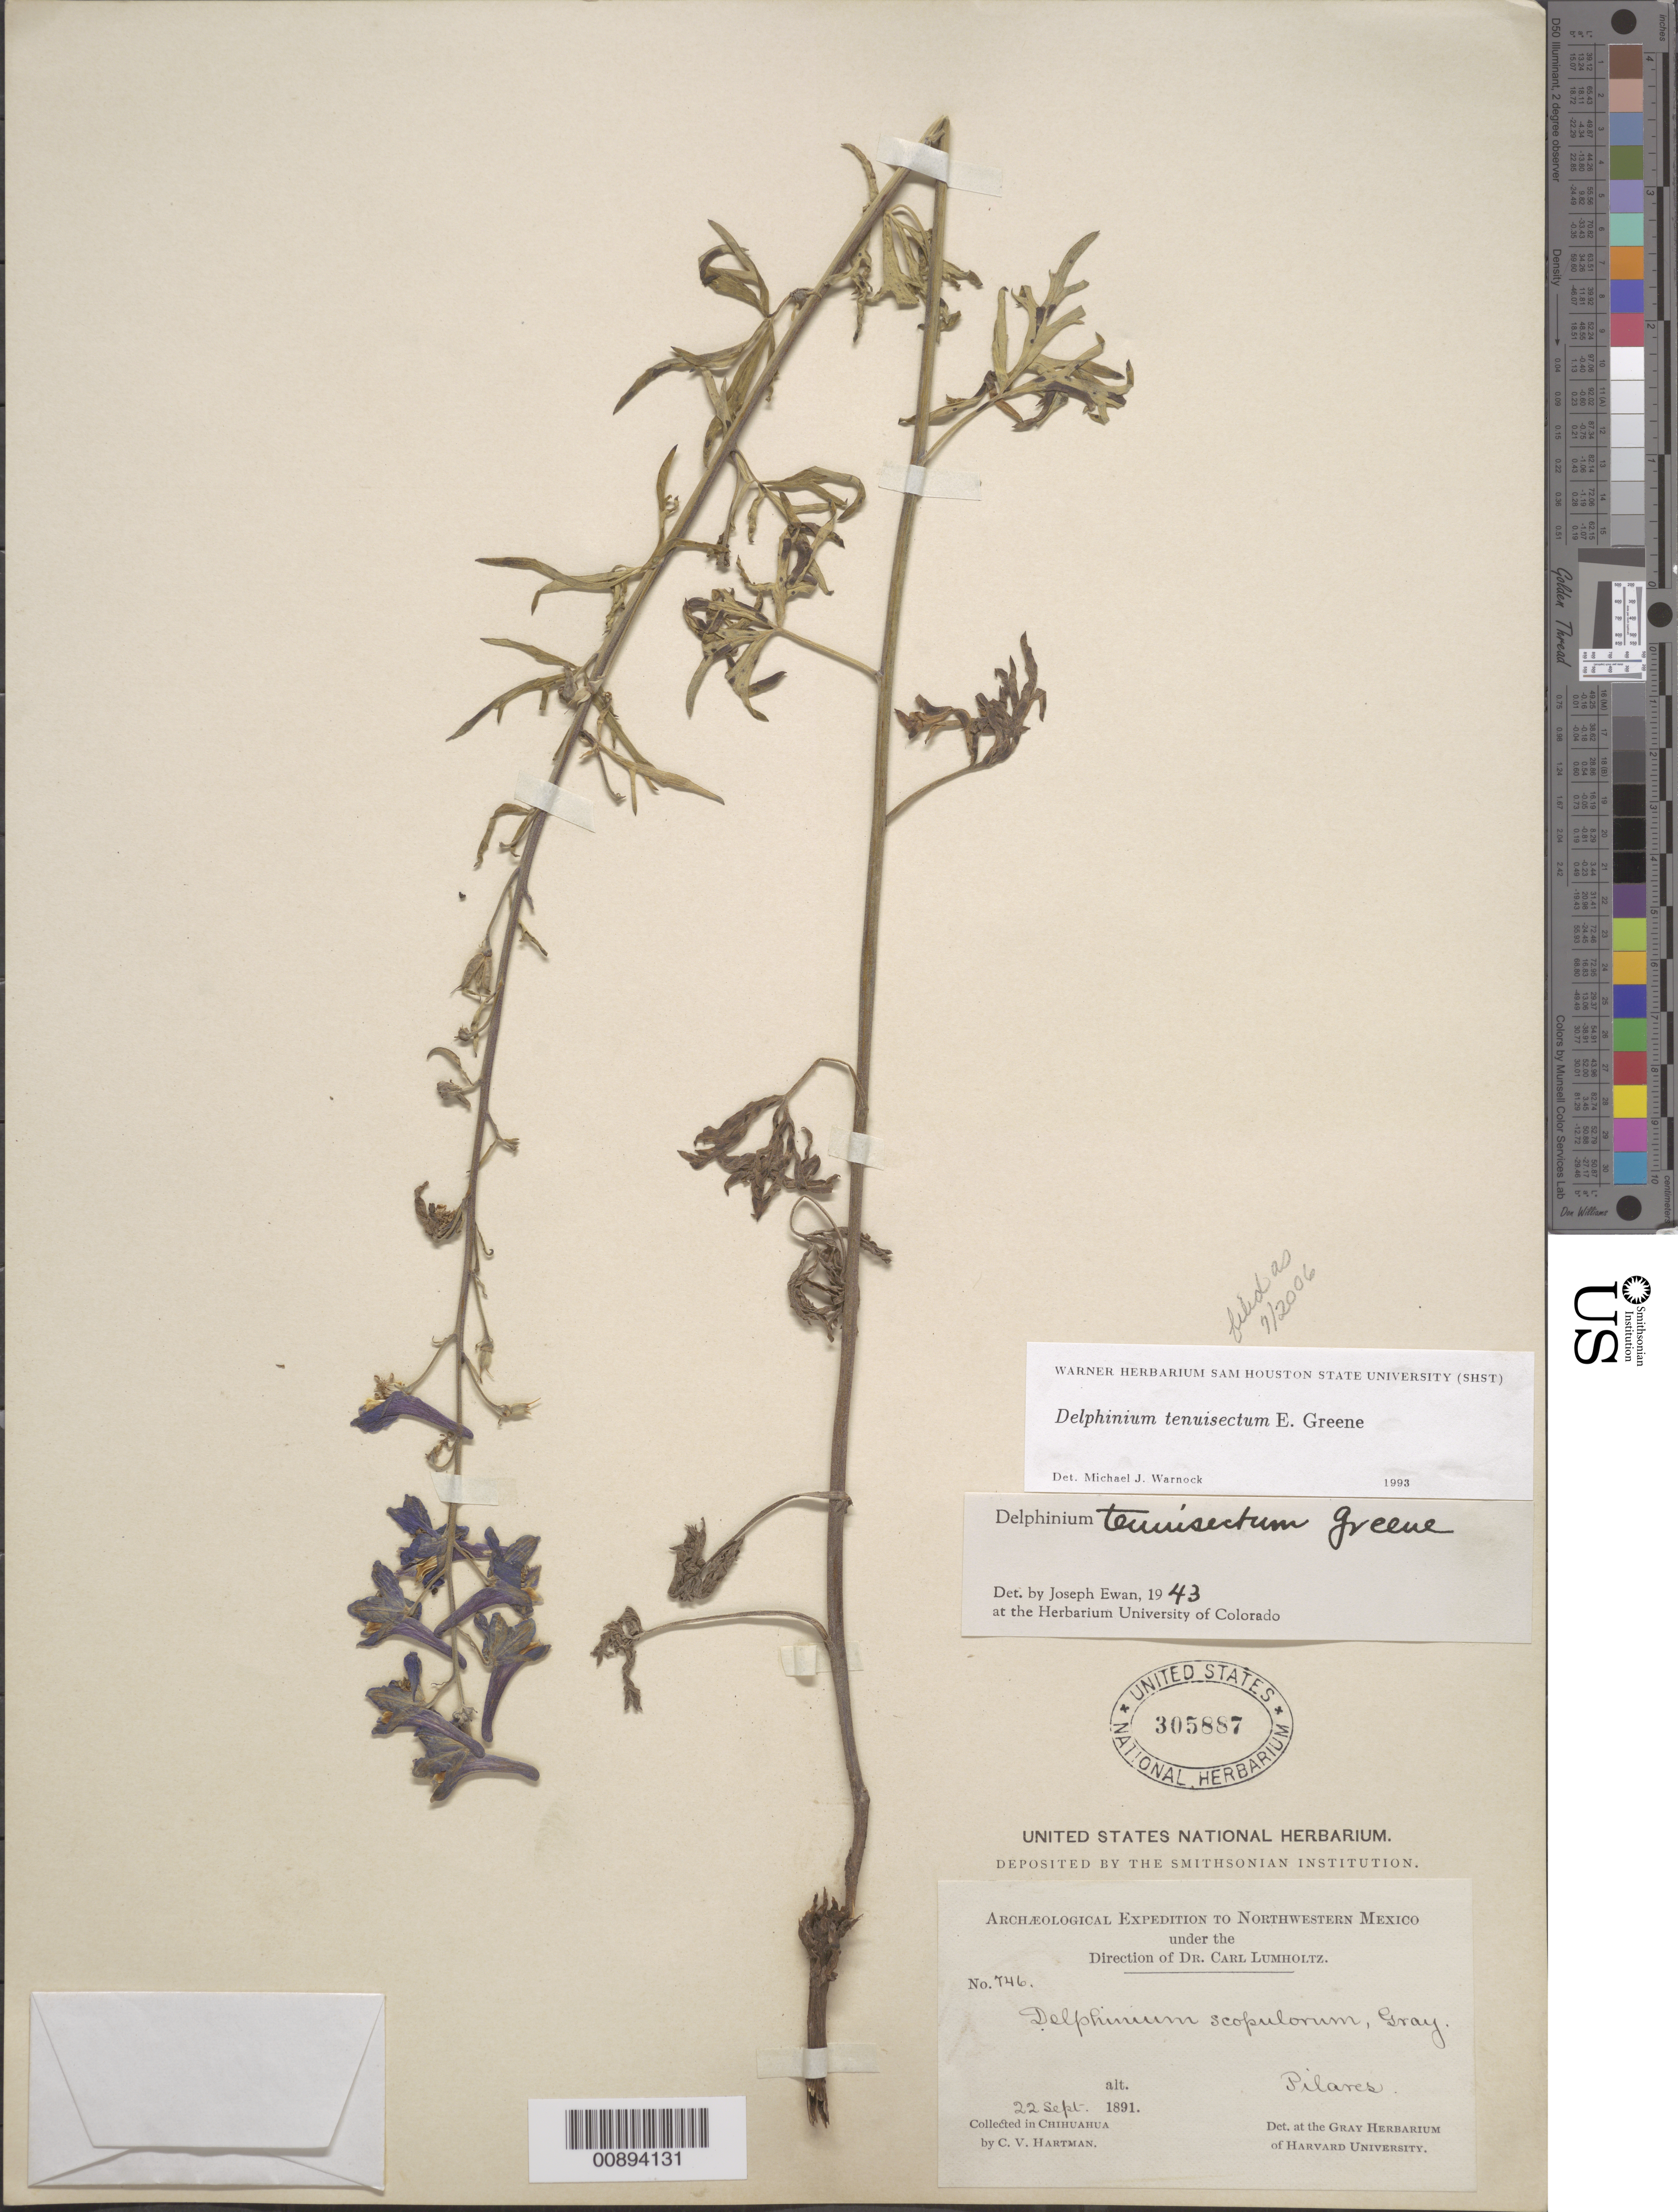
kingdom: Plantae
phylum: Tracheophyta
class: Magnoliopsida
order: Ranunculales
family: Ranunculaceae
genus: Delphinium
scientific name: Delphinium tenuisectum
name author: Greene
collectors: C. V. Hartman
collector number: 746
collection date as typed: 22 Sep 1891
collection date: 1891-09-22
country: Mexico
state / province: Chihuahua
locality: Pilares, Chihuahua.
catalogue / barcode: US 305887